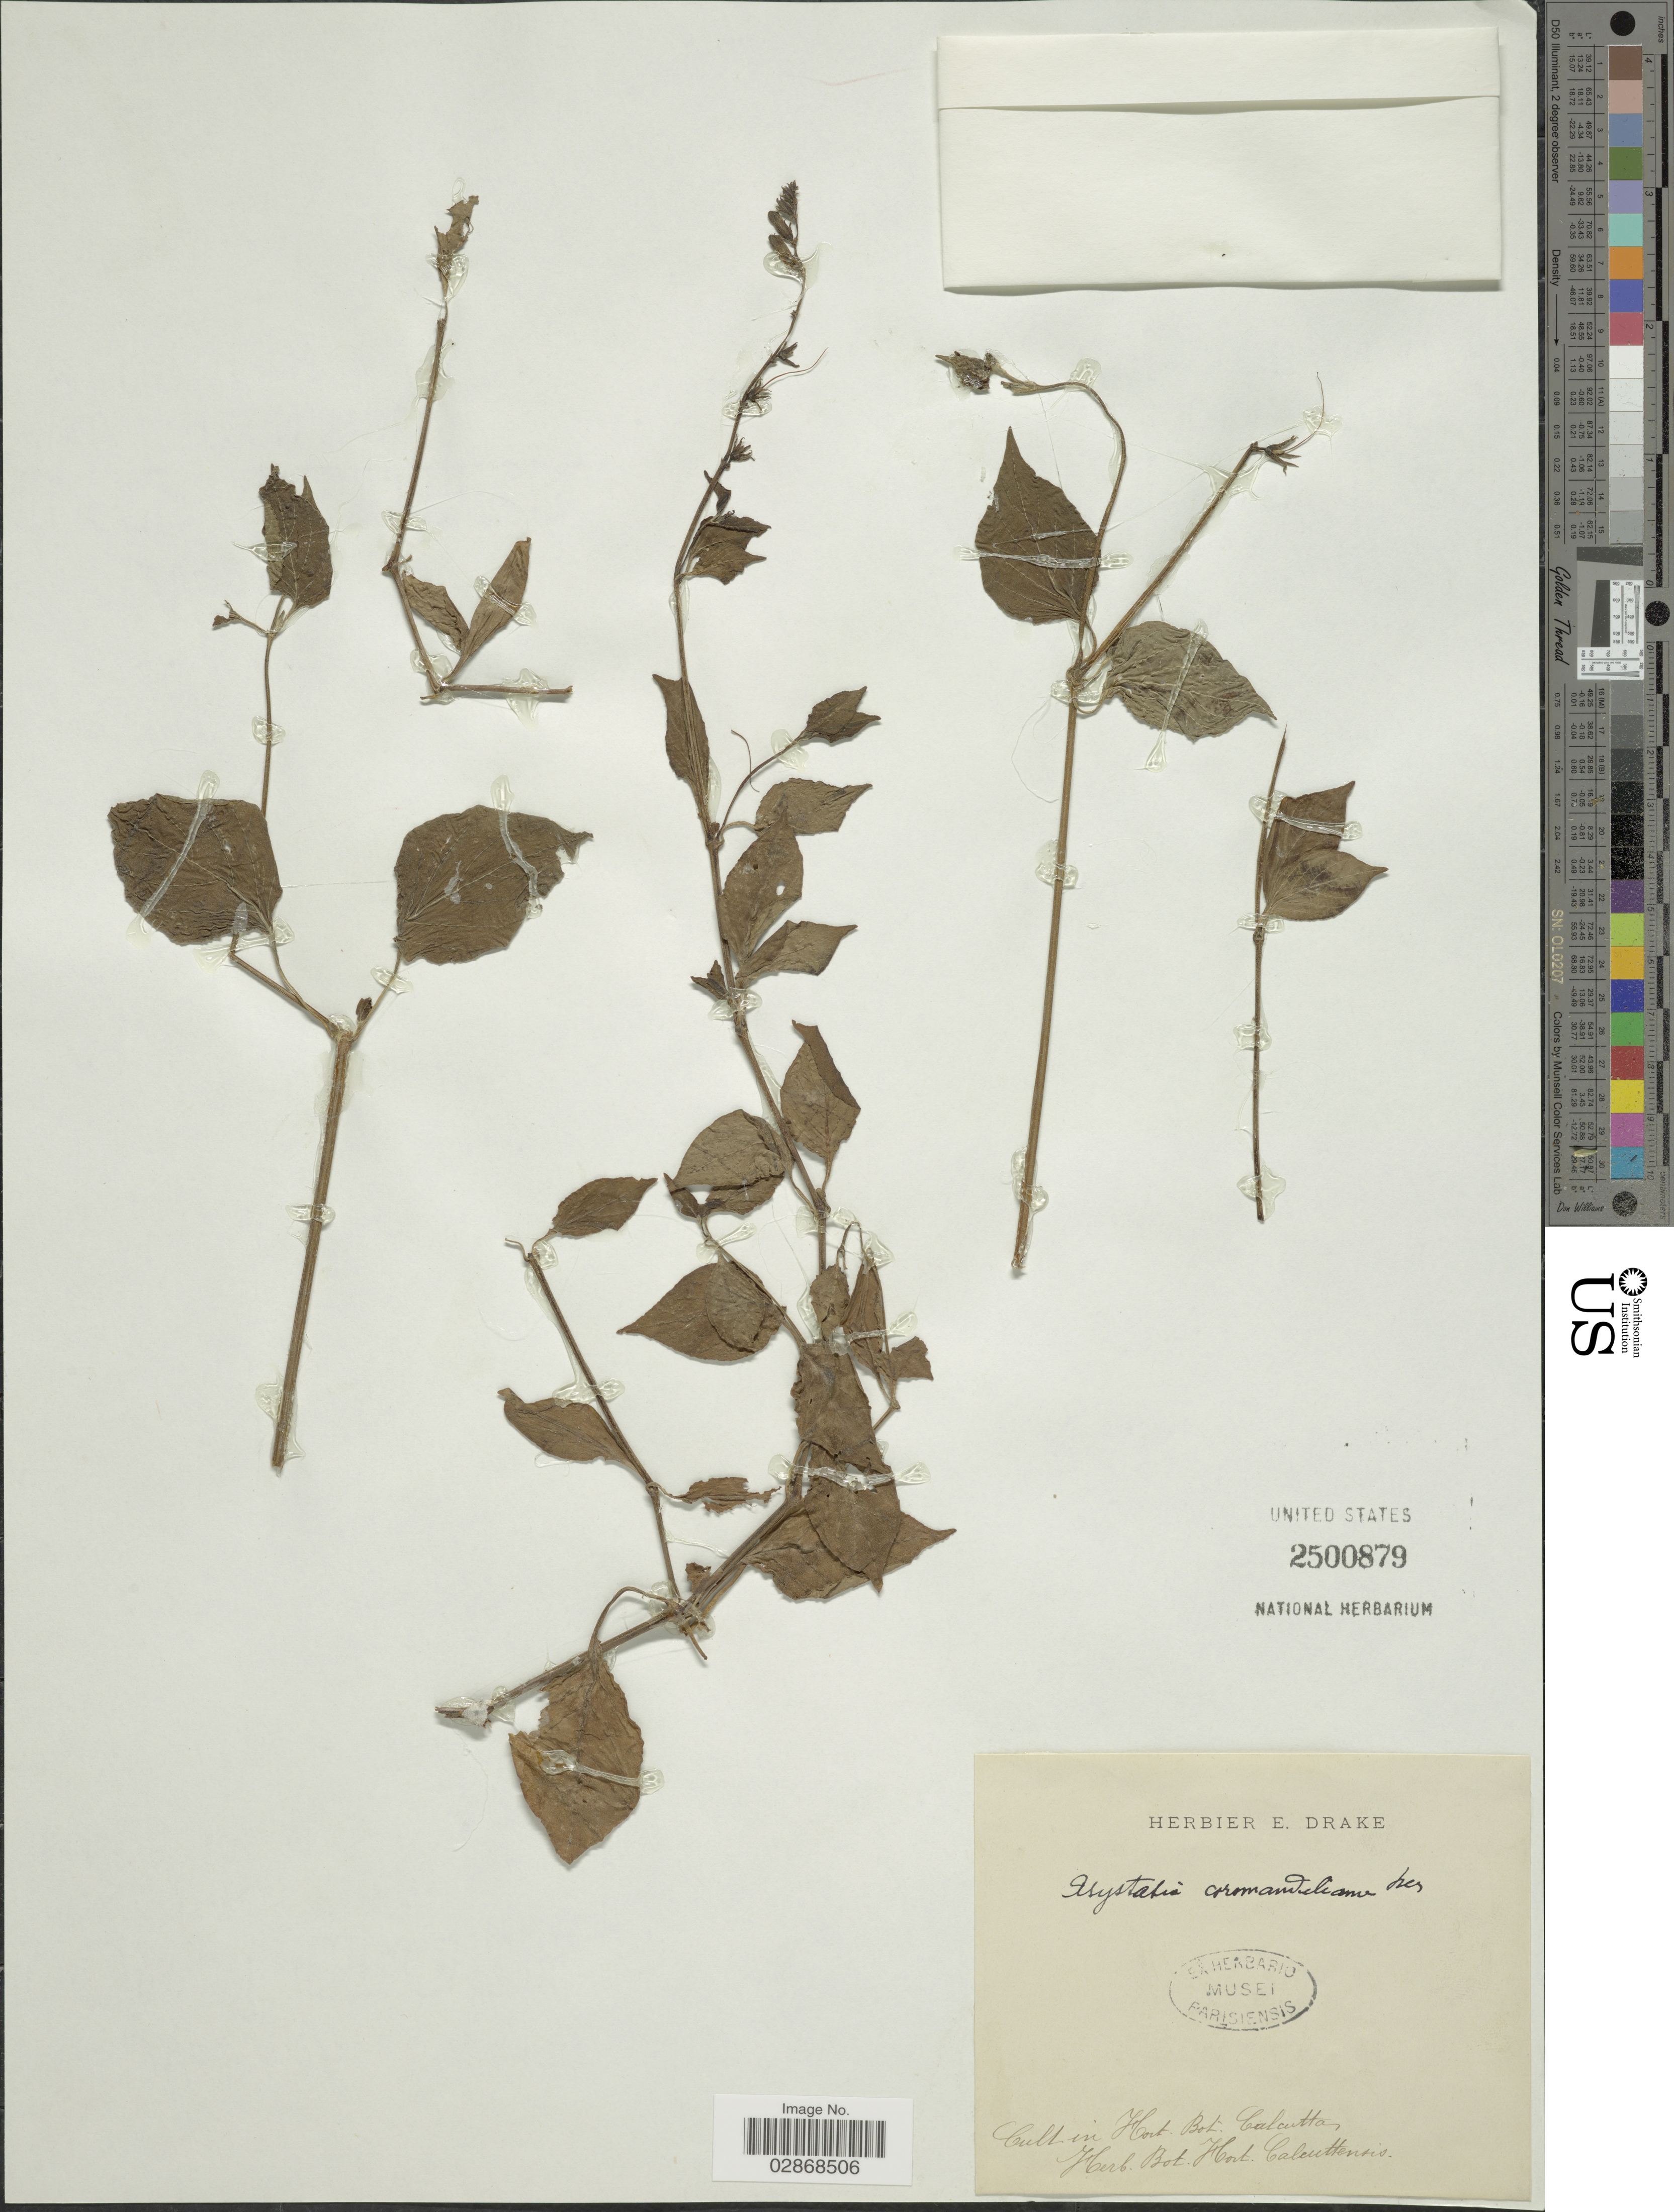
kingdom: Plantae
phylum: Tracheophyta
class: Magnoliopsida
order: Lamiales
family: Acanthaceae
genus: Asystasia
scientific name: Asystasia gangetica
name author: (L.) T. Anderson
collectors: ex Herb. Hort. Bot. Calcuttensis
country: India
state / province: West Bengal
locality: Hort. Bot. Calcutta.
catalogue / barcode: US 2500879